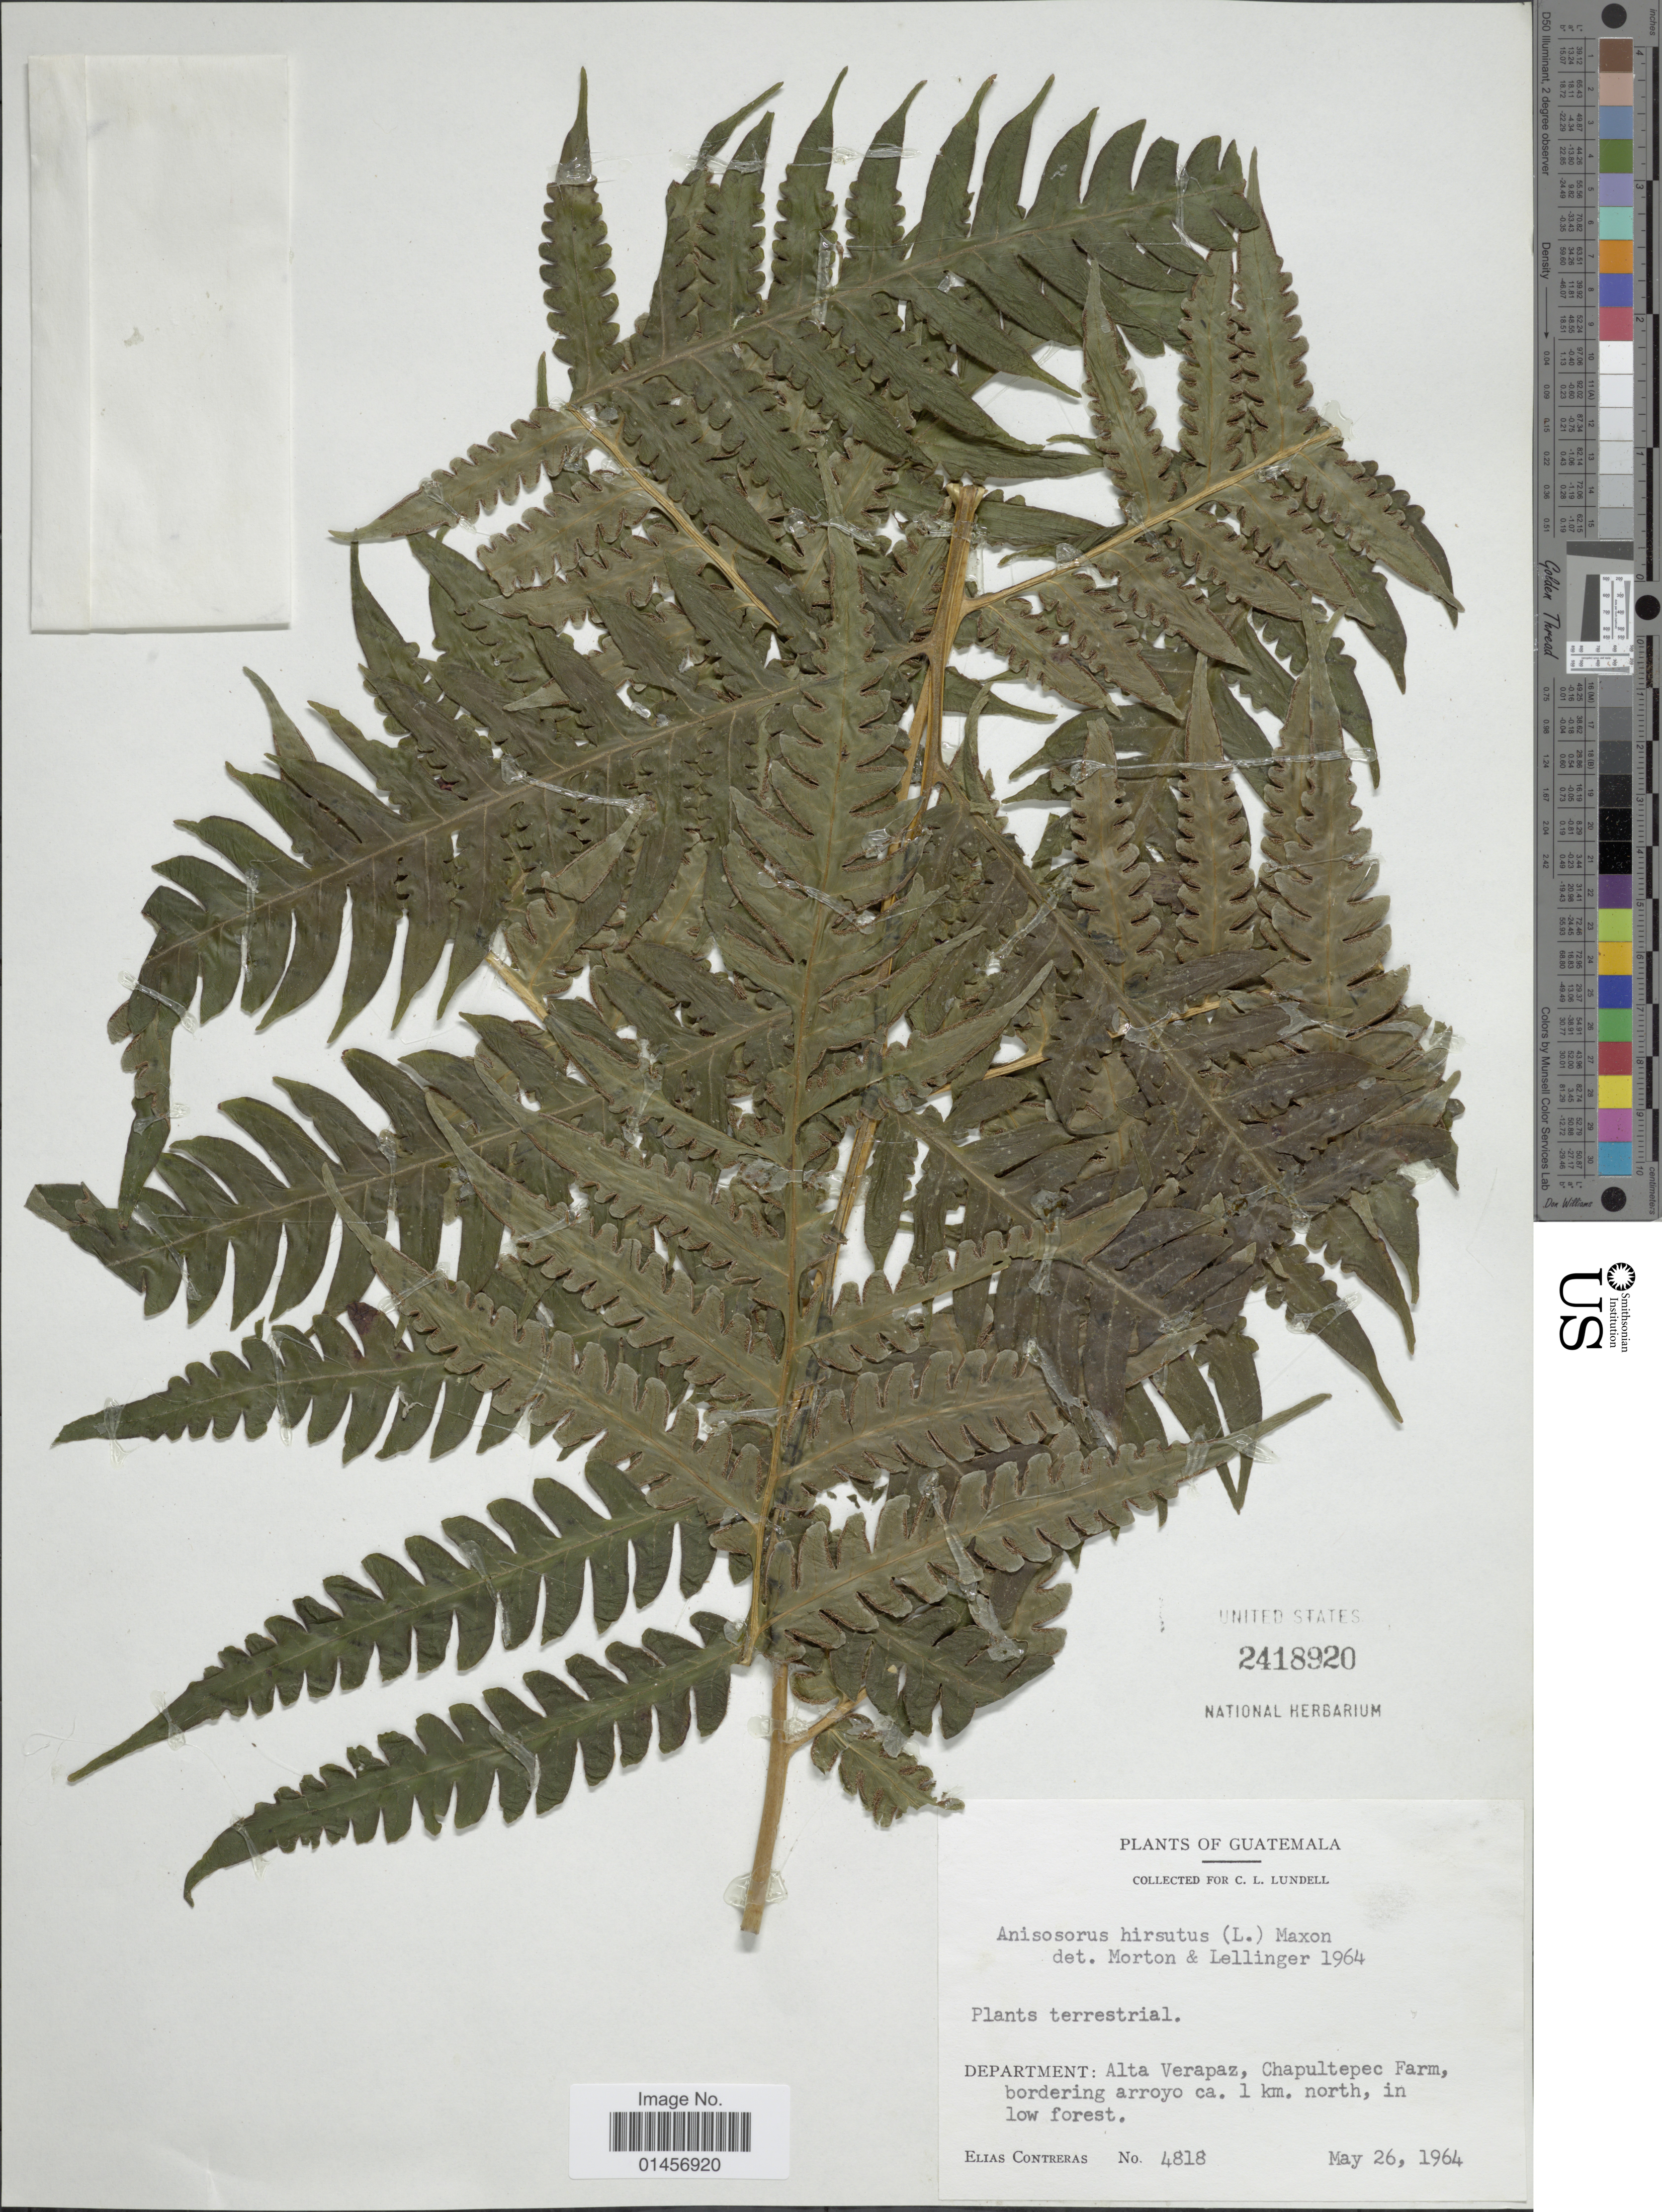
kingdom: Plantae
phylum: Tracheophyta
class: Polypodiopsida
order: Polypodiales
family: Lonchitidaceae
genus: Lonchitis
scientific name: Lonchitis hirsuta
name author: L.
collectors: E. Contreras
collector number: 4818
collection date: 1964-05-26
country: Guatemala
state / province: Alta Verapaz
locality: Guatemala, Department: Alta Verapaz, Chapultepec Farm, bordering arroyo ca. 1 km. north, in low forest.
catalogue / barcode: US 2418920